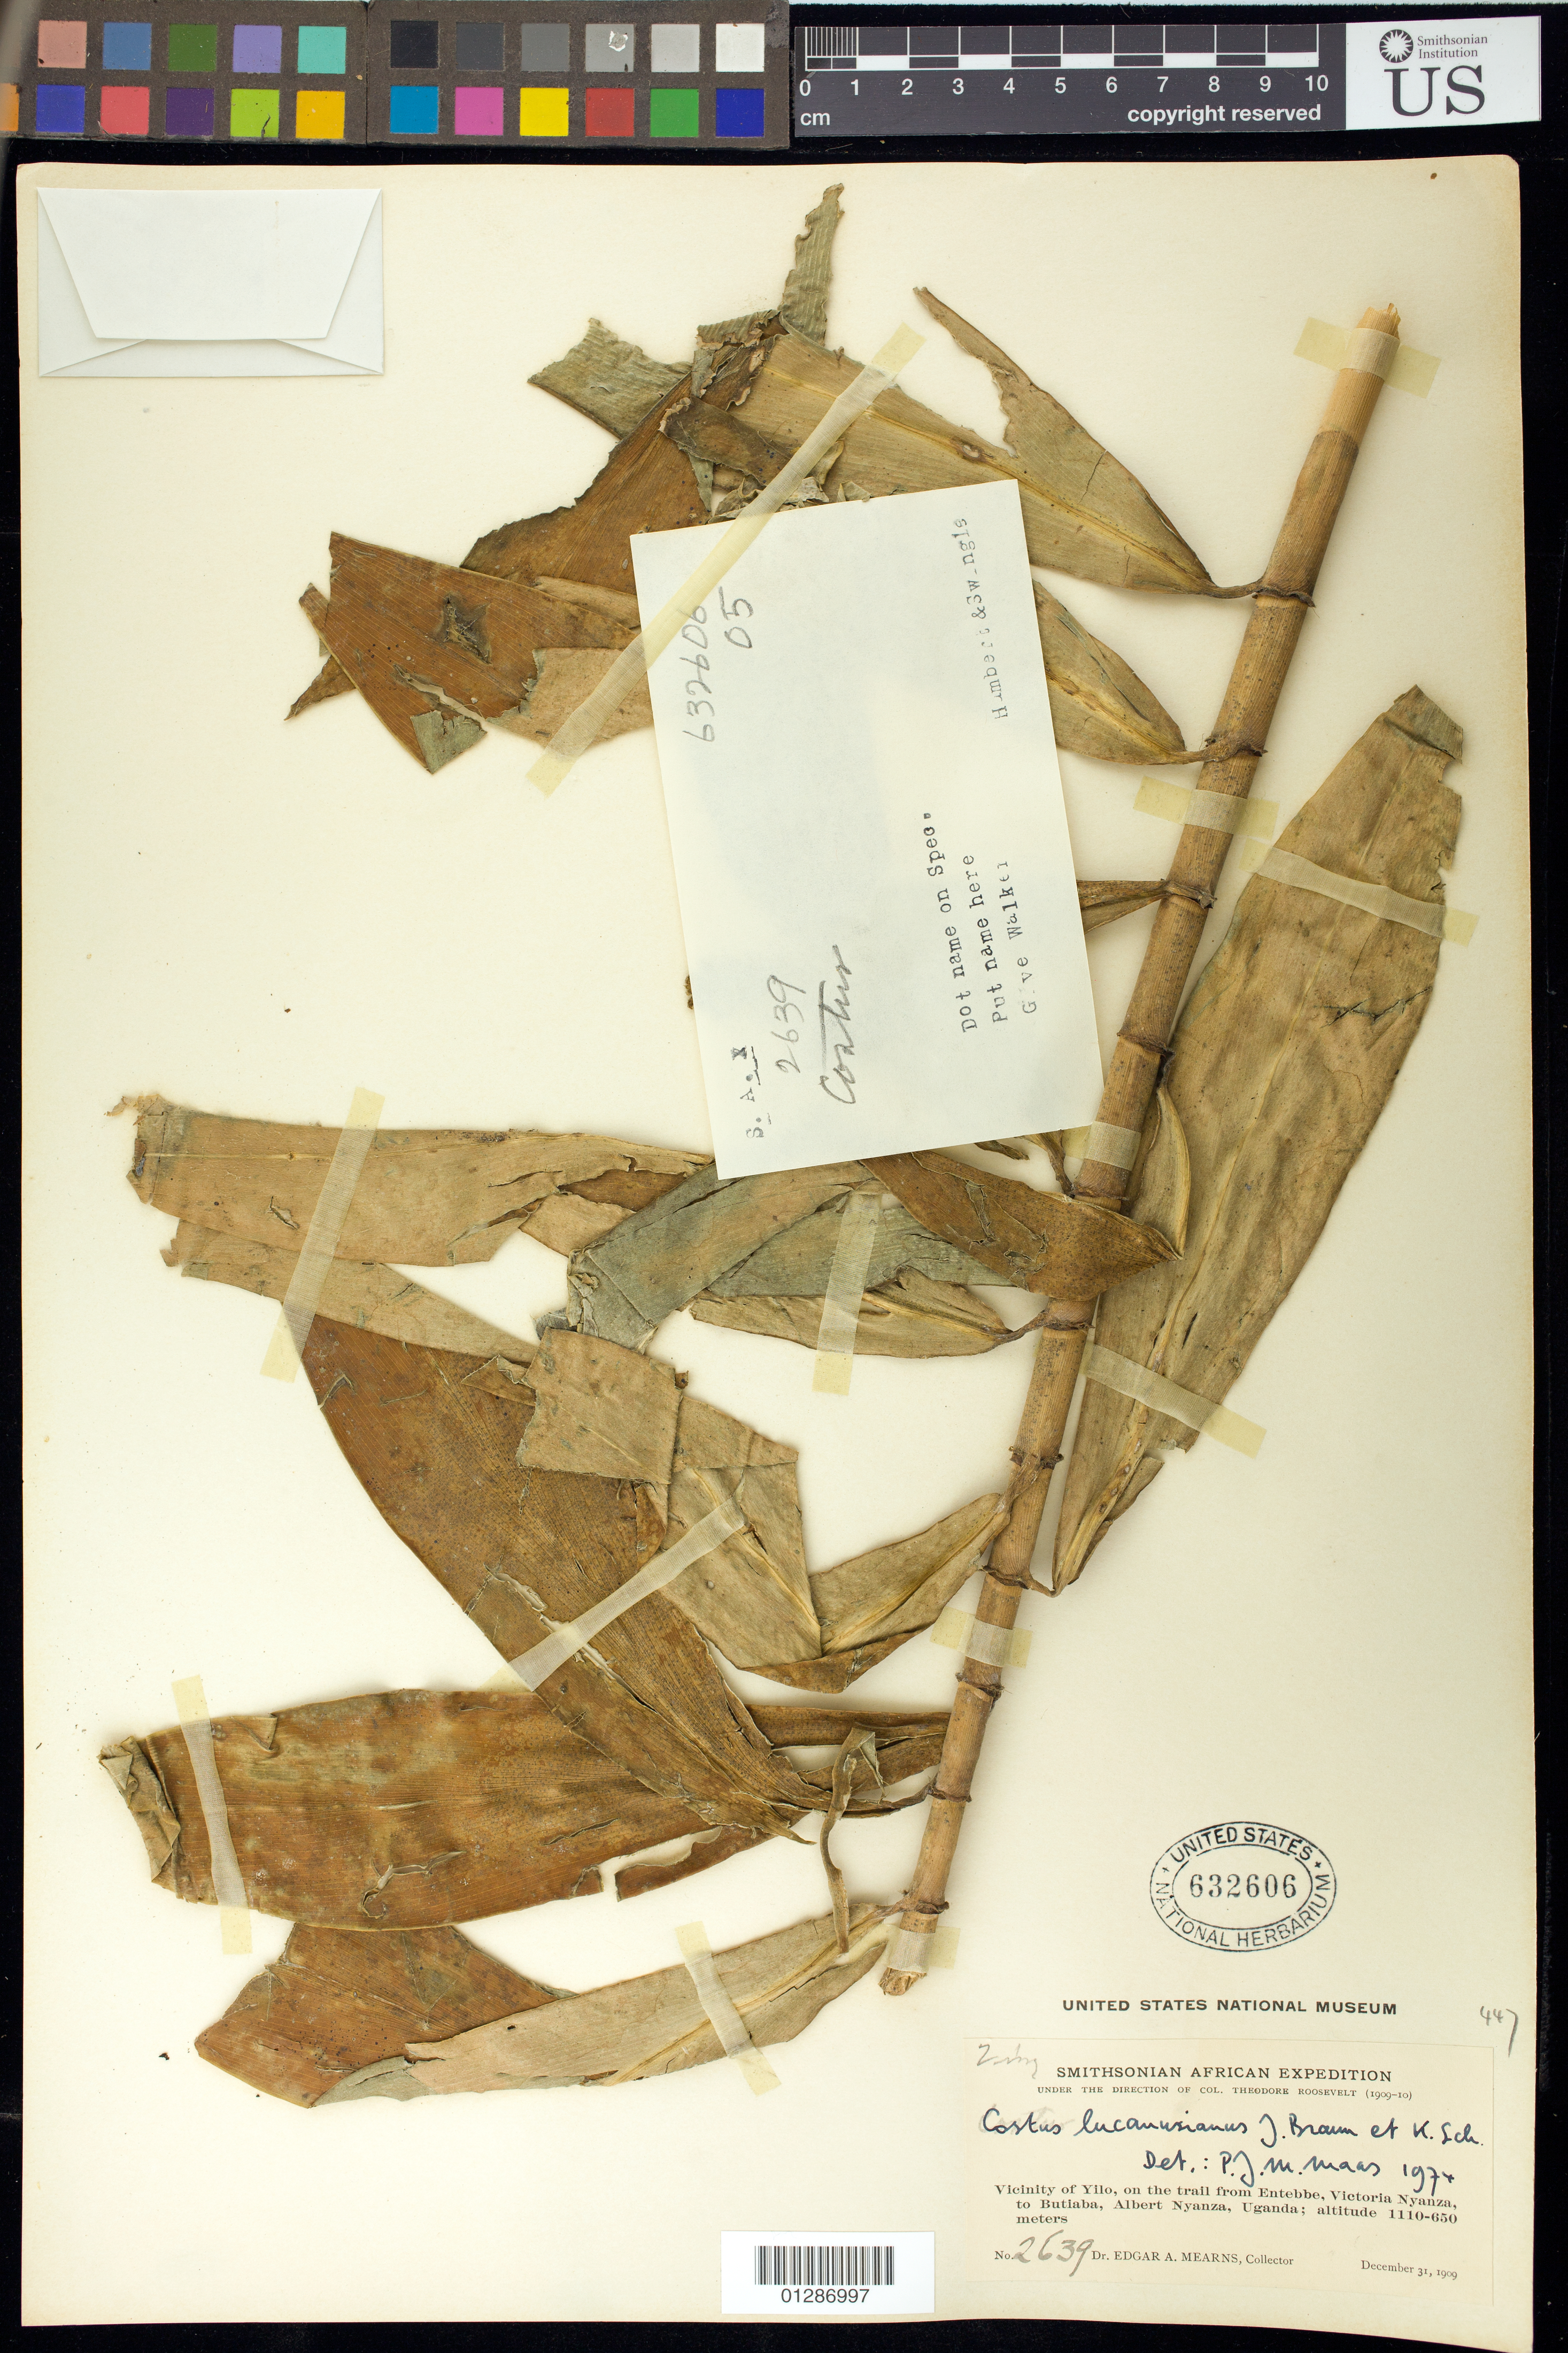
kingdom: Plantae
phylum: Tracheophyta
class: Liliopsida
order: Zingiberales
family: Zingiberaceae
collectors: E. A. Mearns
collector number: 2639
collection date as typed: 31 Dec 1909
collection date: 1909-12-31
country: Uganda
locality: Vicinity of Yilo, on the trail from Entebbe, Victoria Nyanza to Butiaba, Albert Nyanza.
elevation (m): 650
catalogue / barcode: US 632606